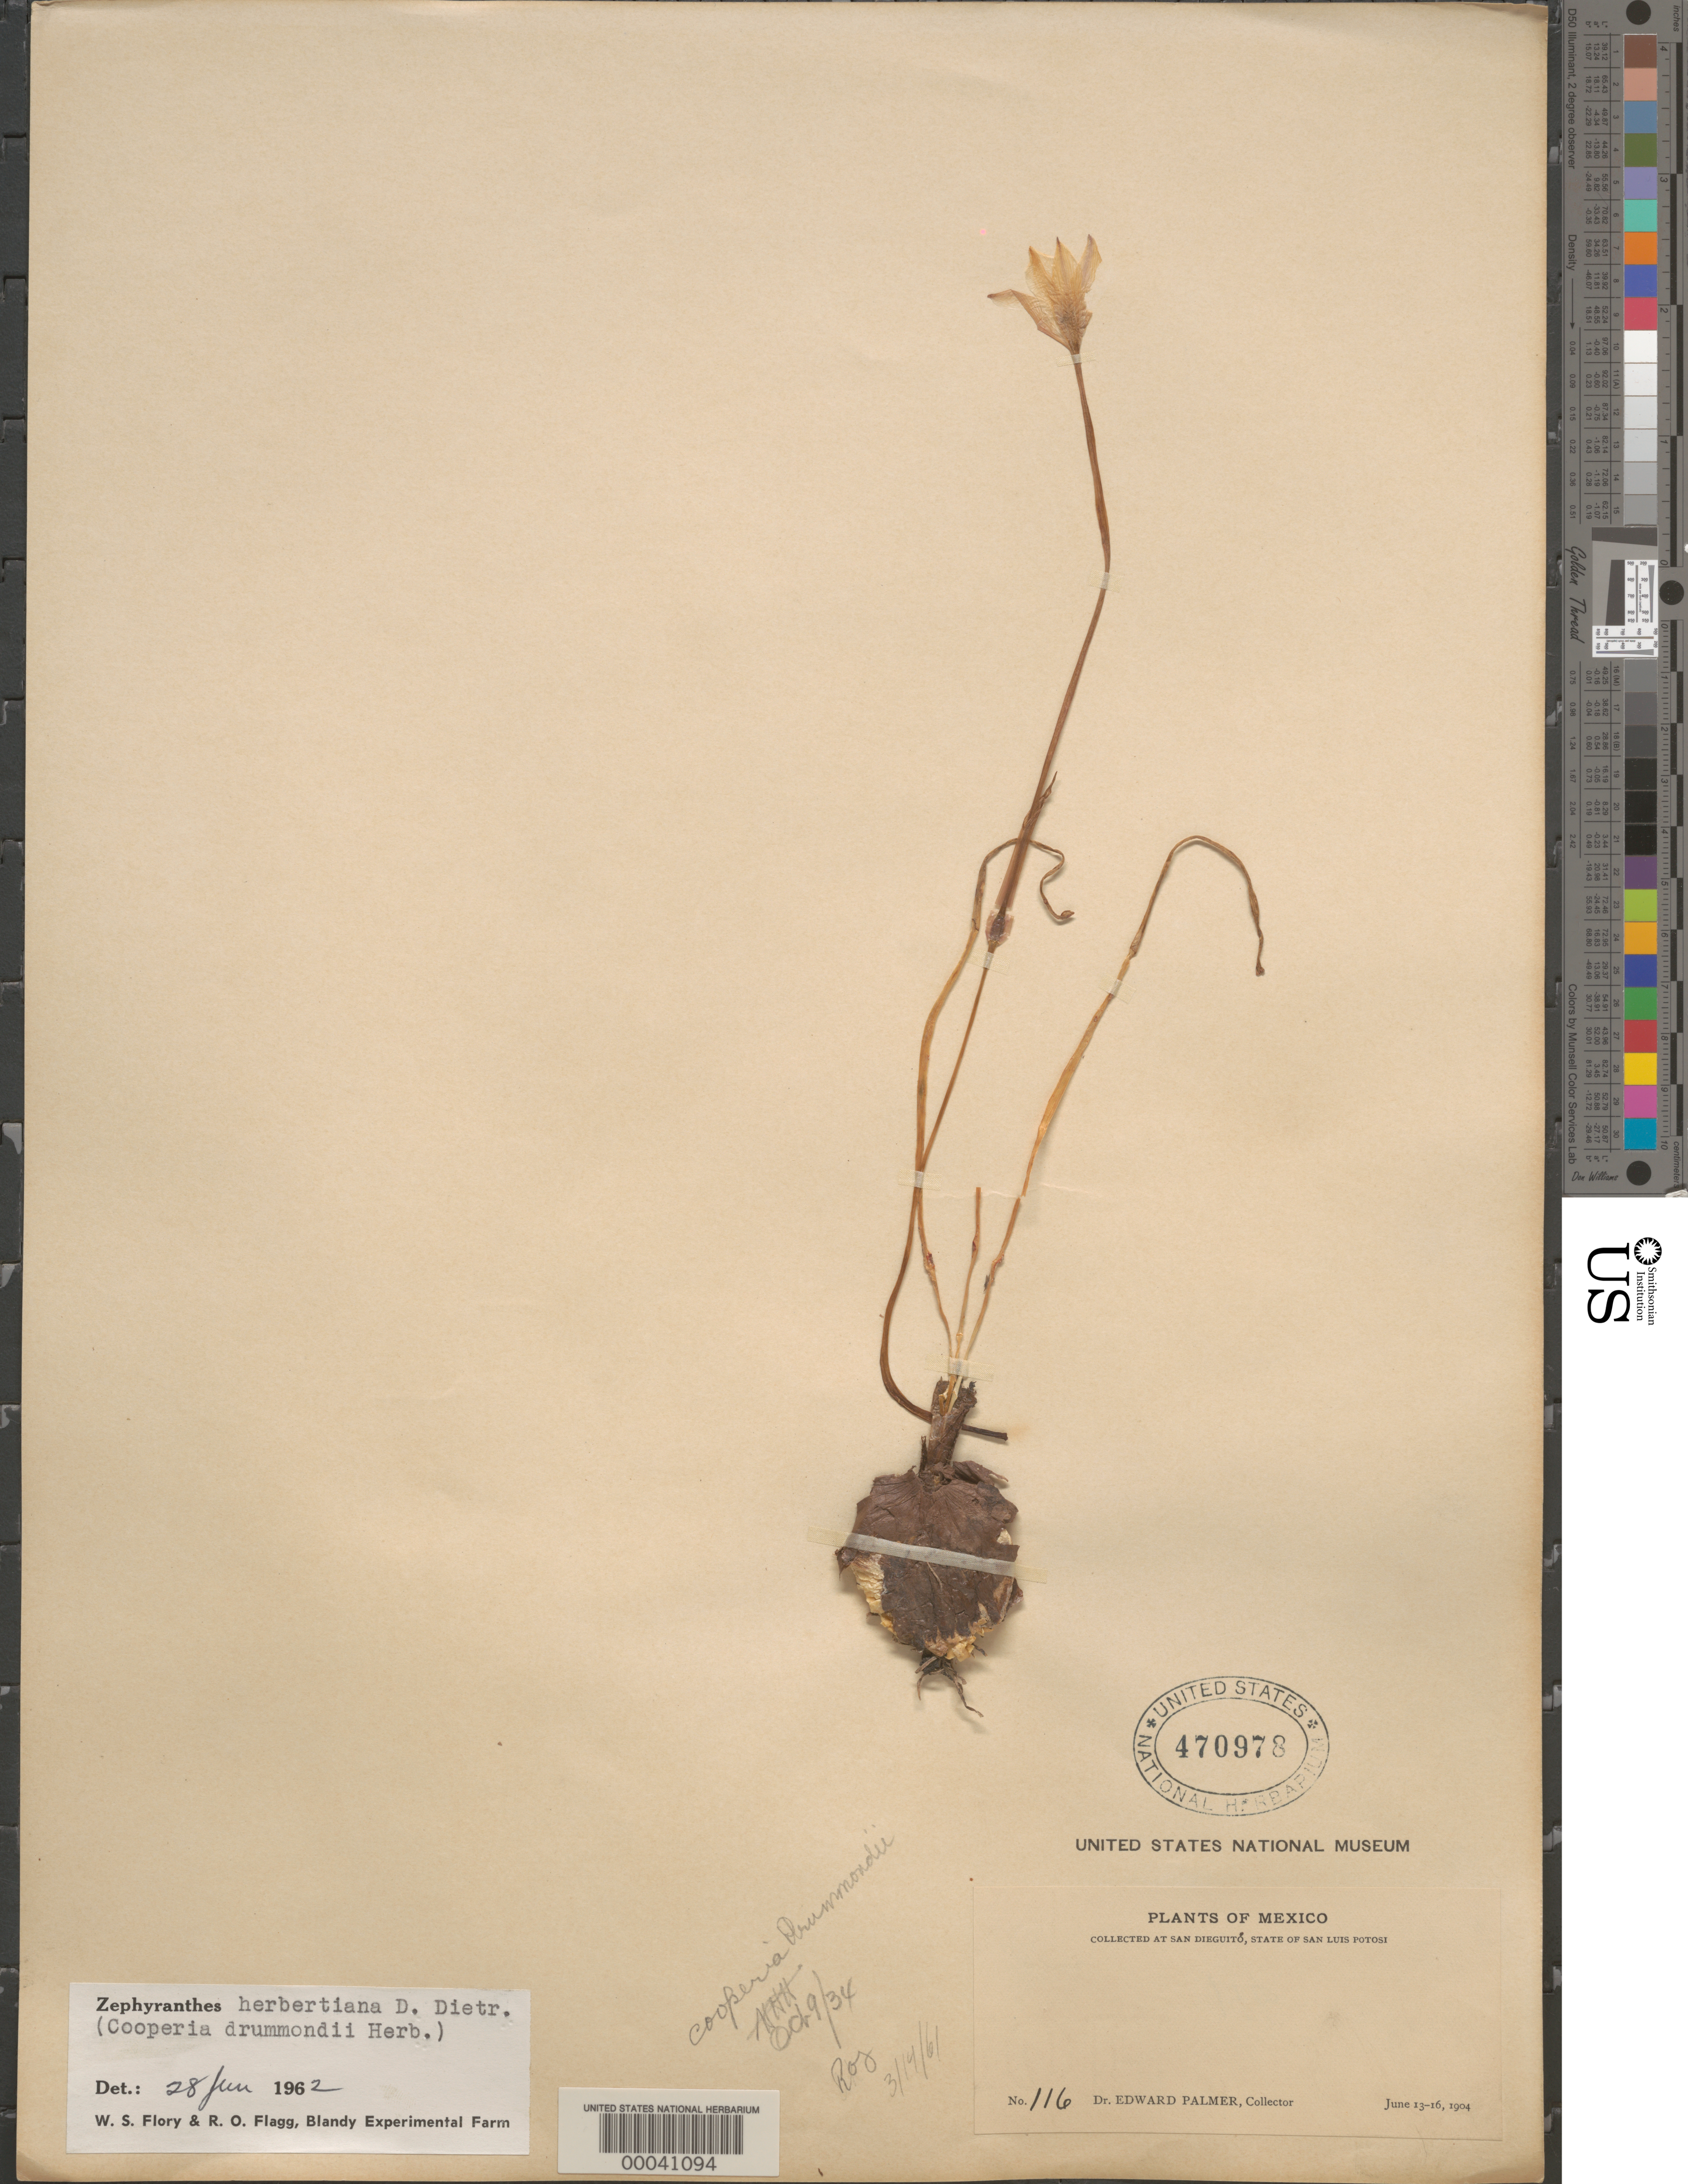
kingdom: Plantae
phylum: Tracheophyta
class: Liliopsida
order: Asparagales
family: Amaryllidaceae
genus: Zephyranthes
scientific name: Zephyranthes herbertiana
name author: D. Dietr.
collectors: E. Palmer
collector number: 116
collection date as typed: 13 Jun 1904 to 16 Jun 1904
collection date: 1904-06-13/1904-06-16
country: Mexico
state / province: San Luis Potosí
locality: San dieguito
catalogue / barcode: US 470978